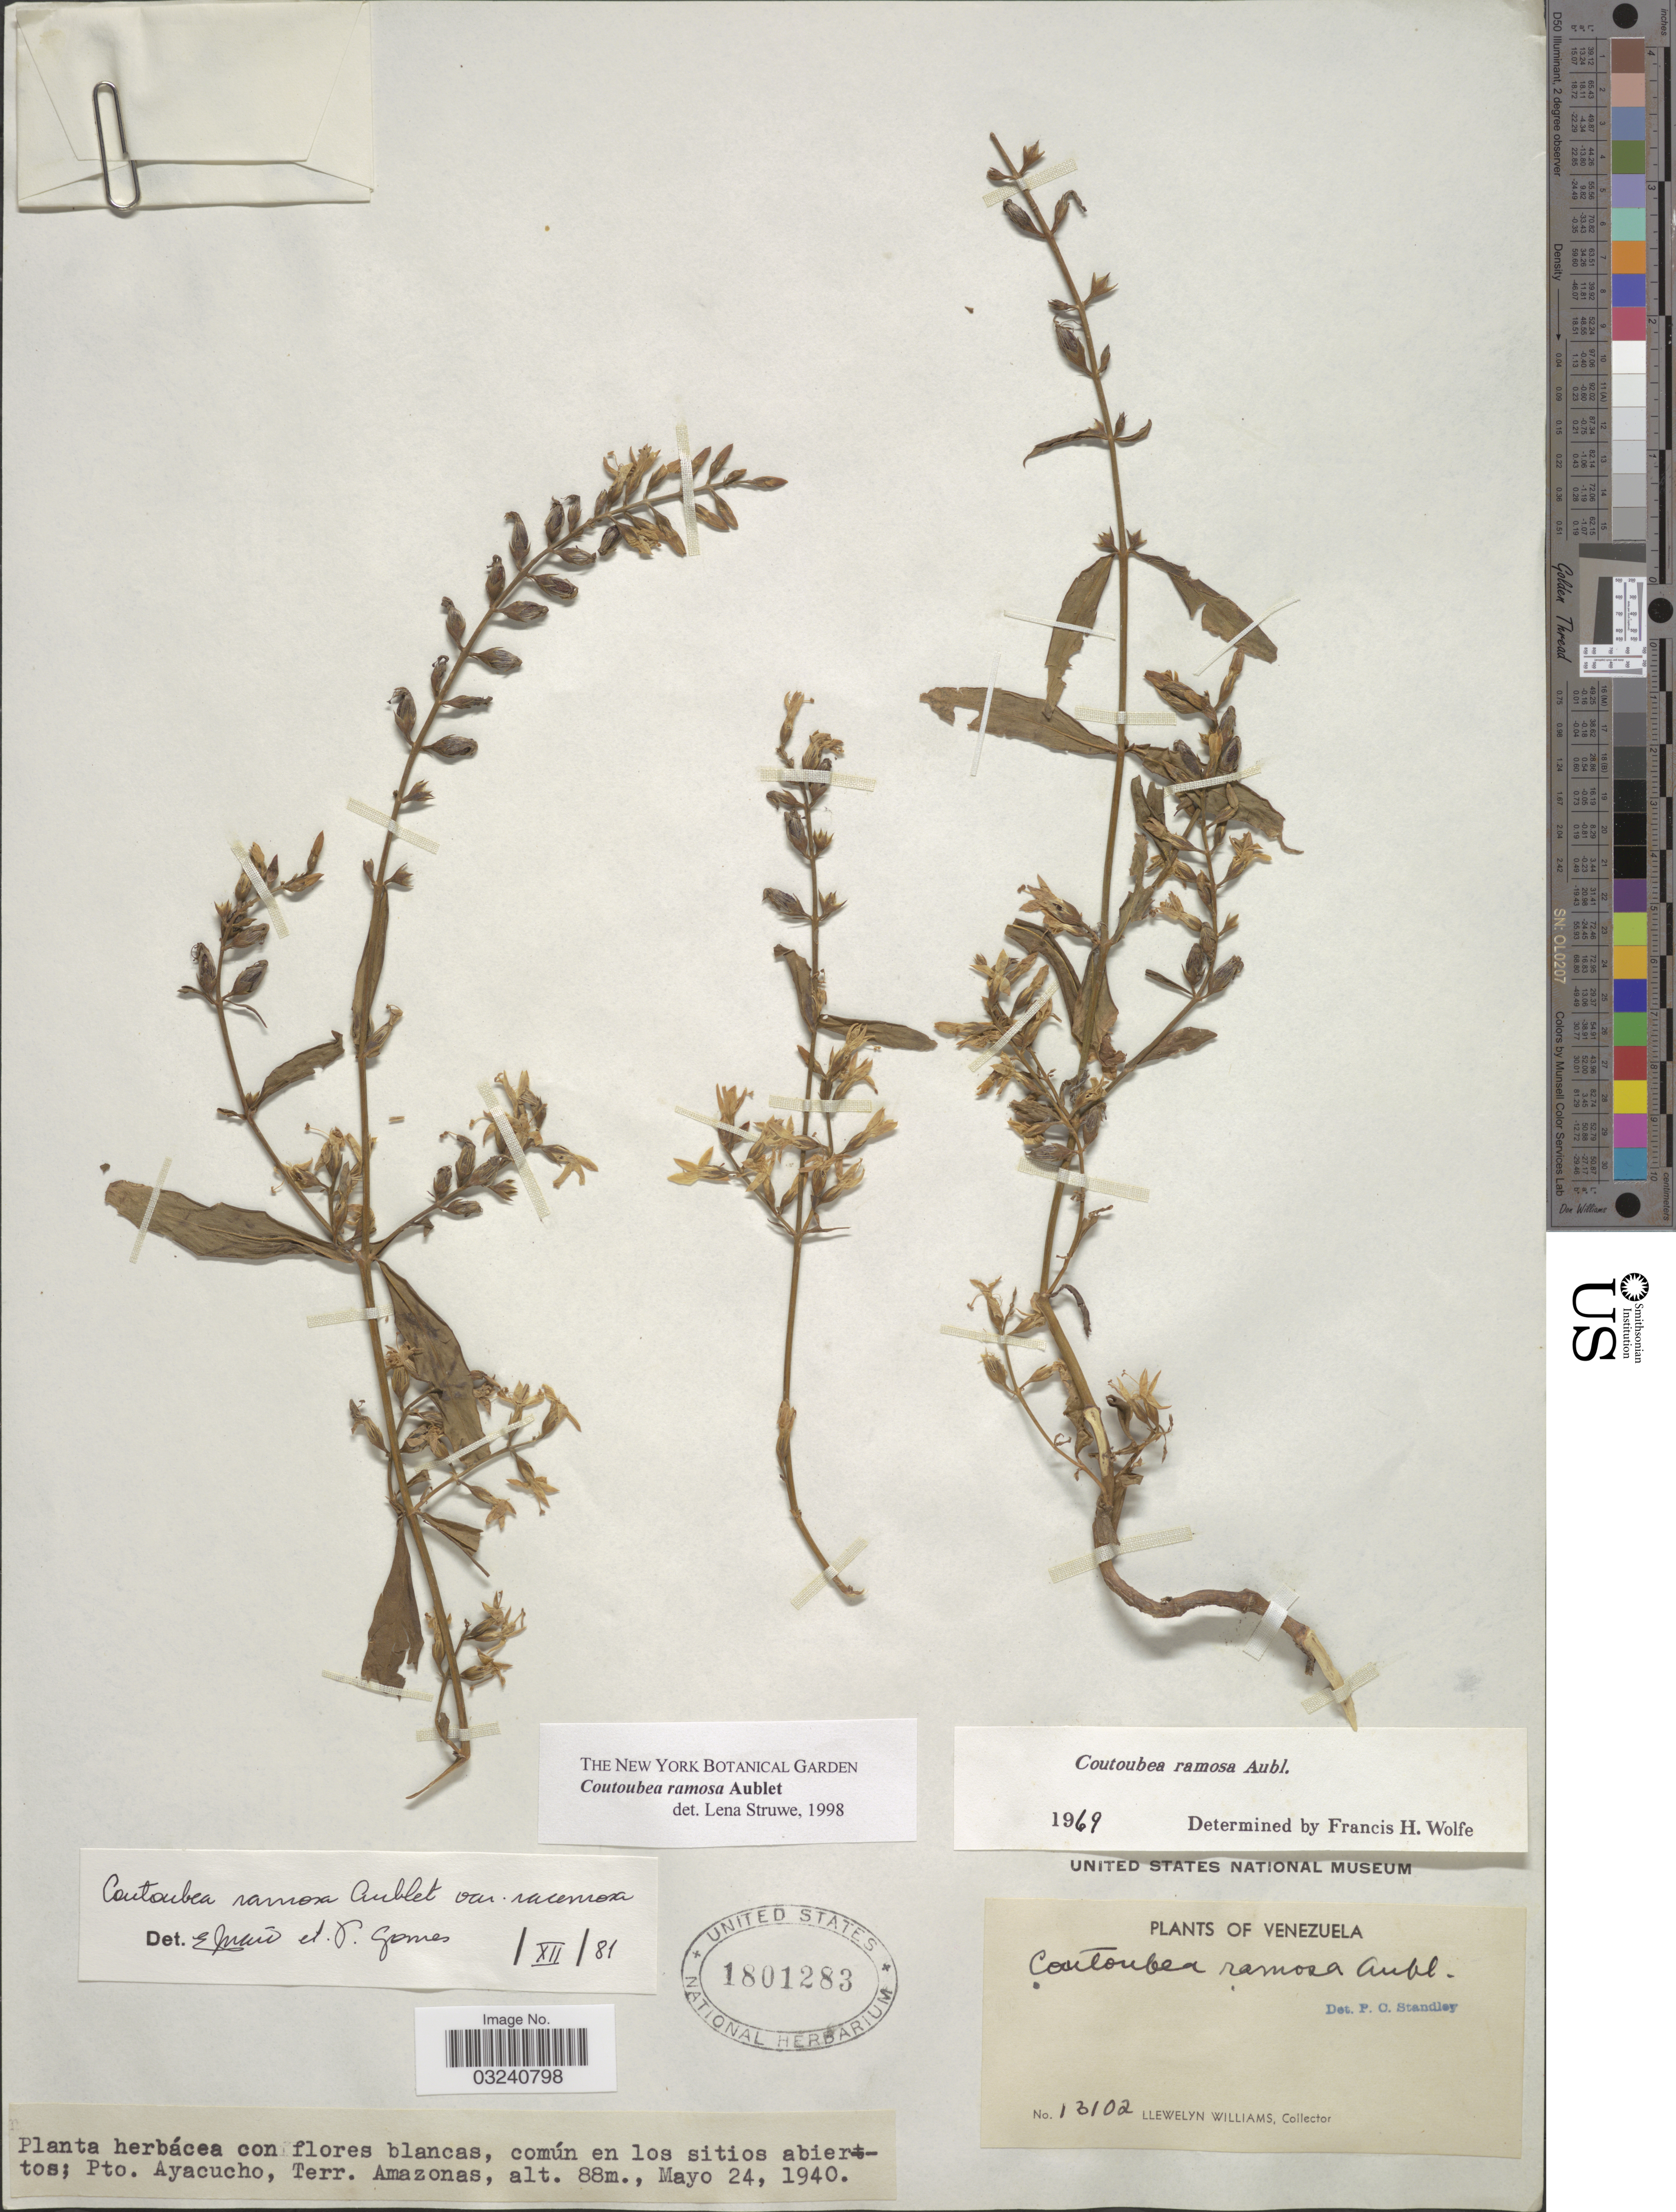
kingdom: Plantae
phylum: Tracheophyta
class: Magnoliopsida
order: Gentianales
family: Gentianaceae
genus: Coutoubea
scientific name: Coutoubea ramosa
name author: Aubl.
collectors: Ll. Williams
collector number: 13102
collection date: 1940-05-24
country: Venezuela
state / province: Amazonas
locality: Pto. Ayacucho.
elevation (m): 88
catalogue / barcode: US 1801283